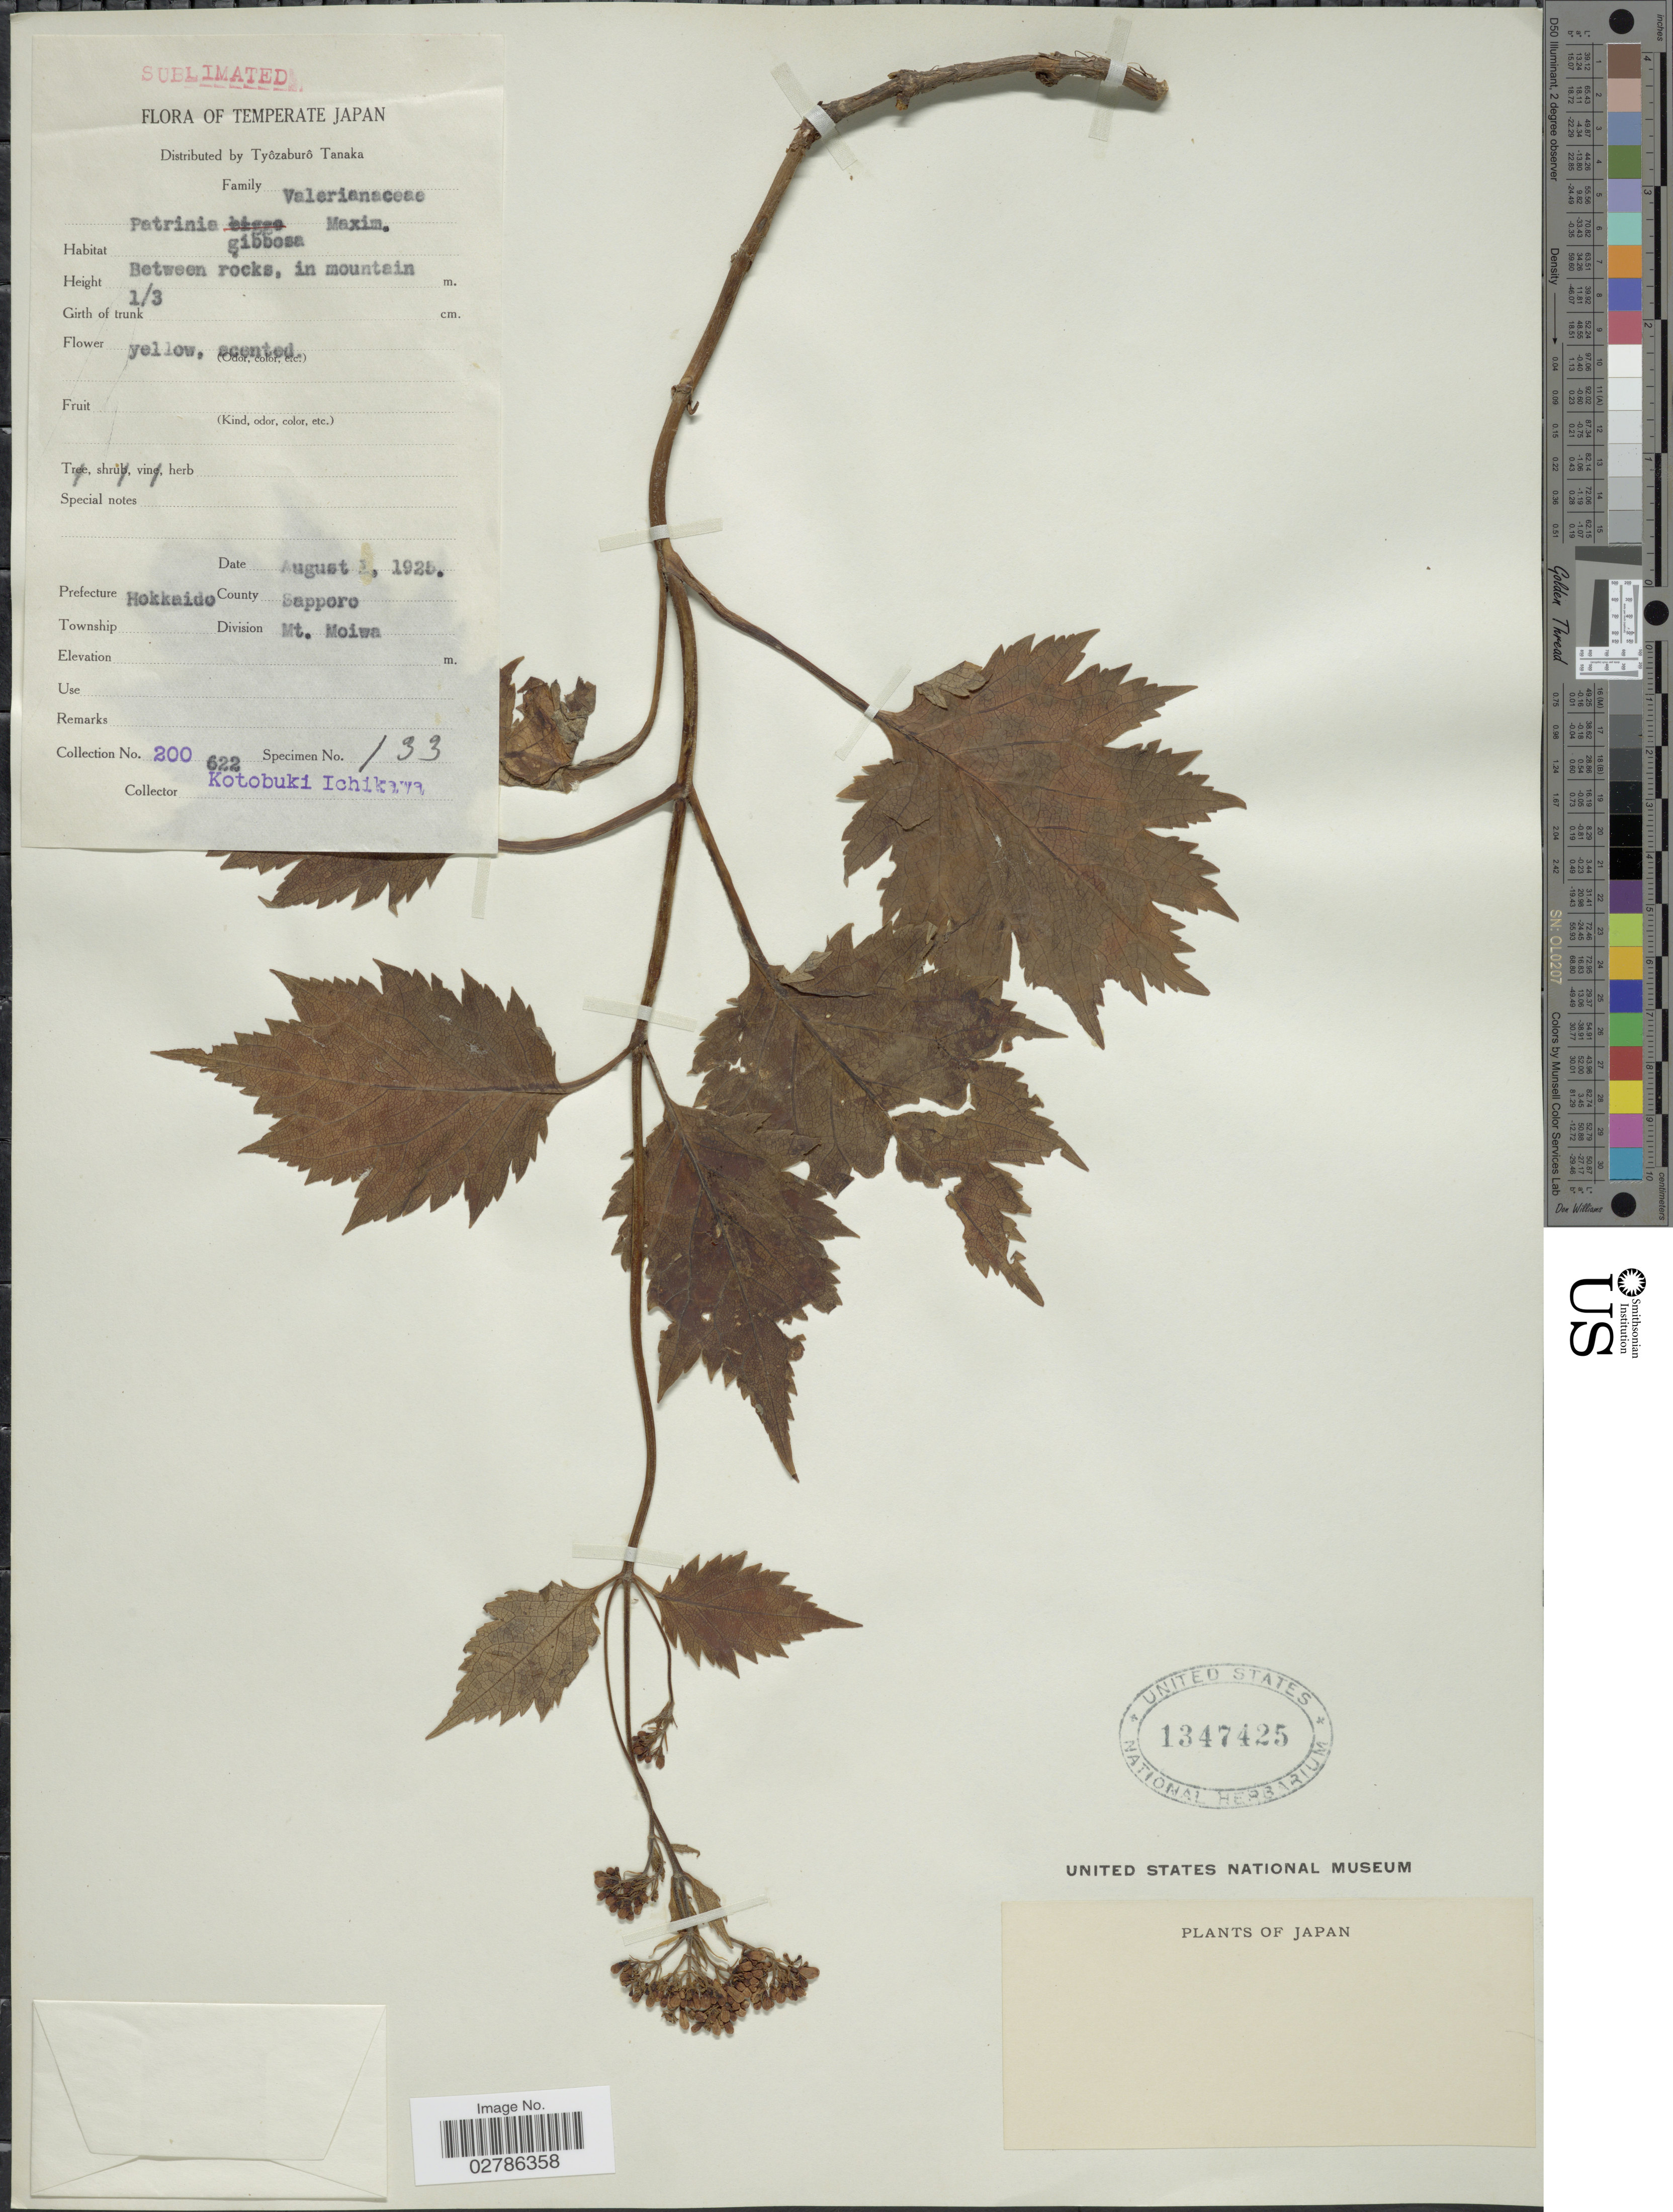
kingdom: Plantae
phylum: Tracheophyta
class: Magnoliopsida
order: Dipsacales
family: Caprifoliaceae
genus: Patrinia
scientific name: Patrinia gibbosa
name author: Maxim.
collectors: K. Ichikawa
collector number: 200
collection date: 1925-08-01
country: Japan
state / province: Hokkaidō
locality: Temperate Japan, Between rocks, in mountain, Prefecture Hokkaido, County Sapporo, Division Mt. Moiwa.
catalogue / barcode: US 1347425